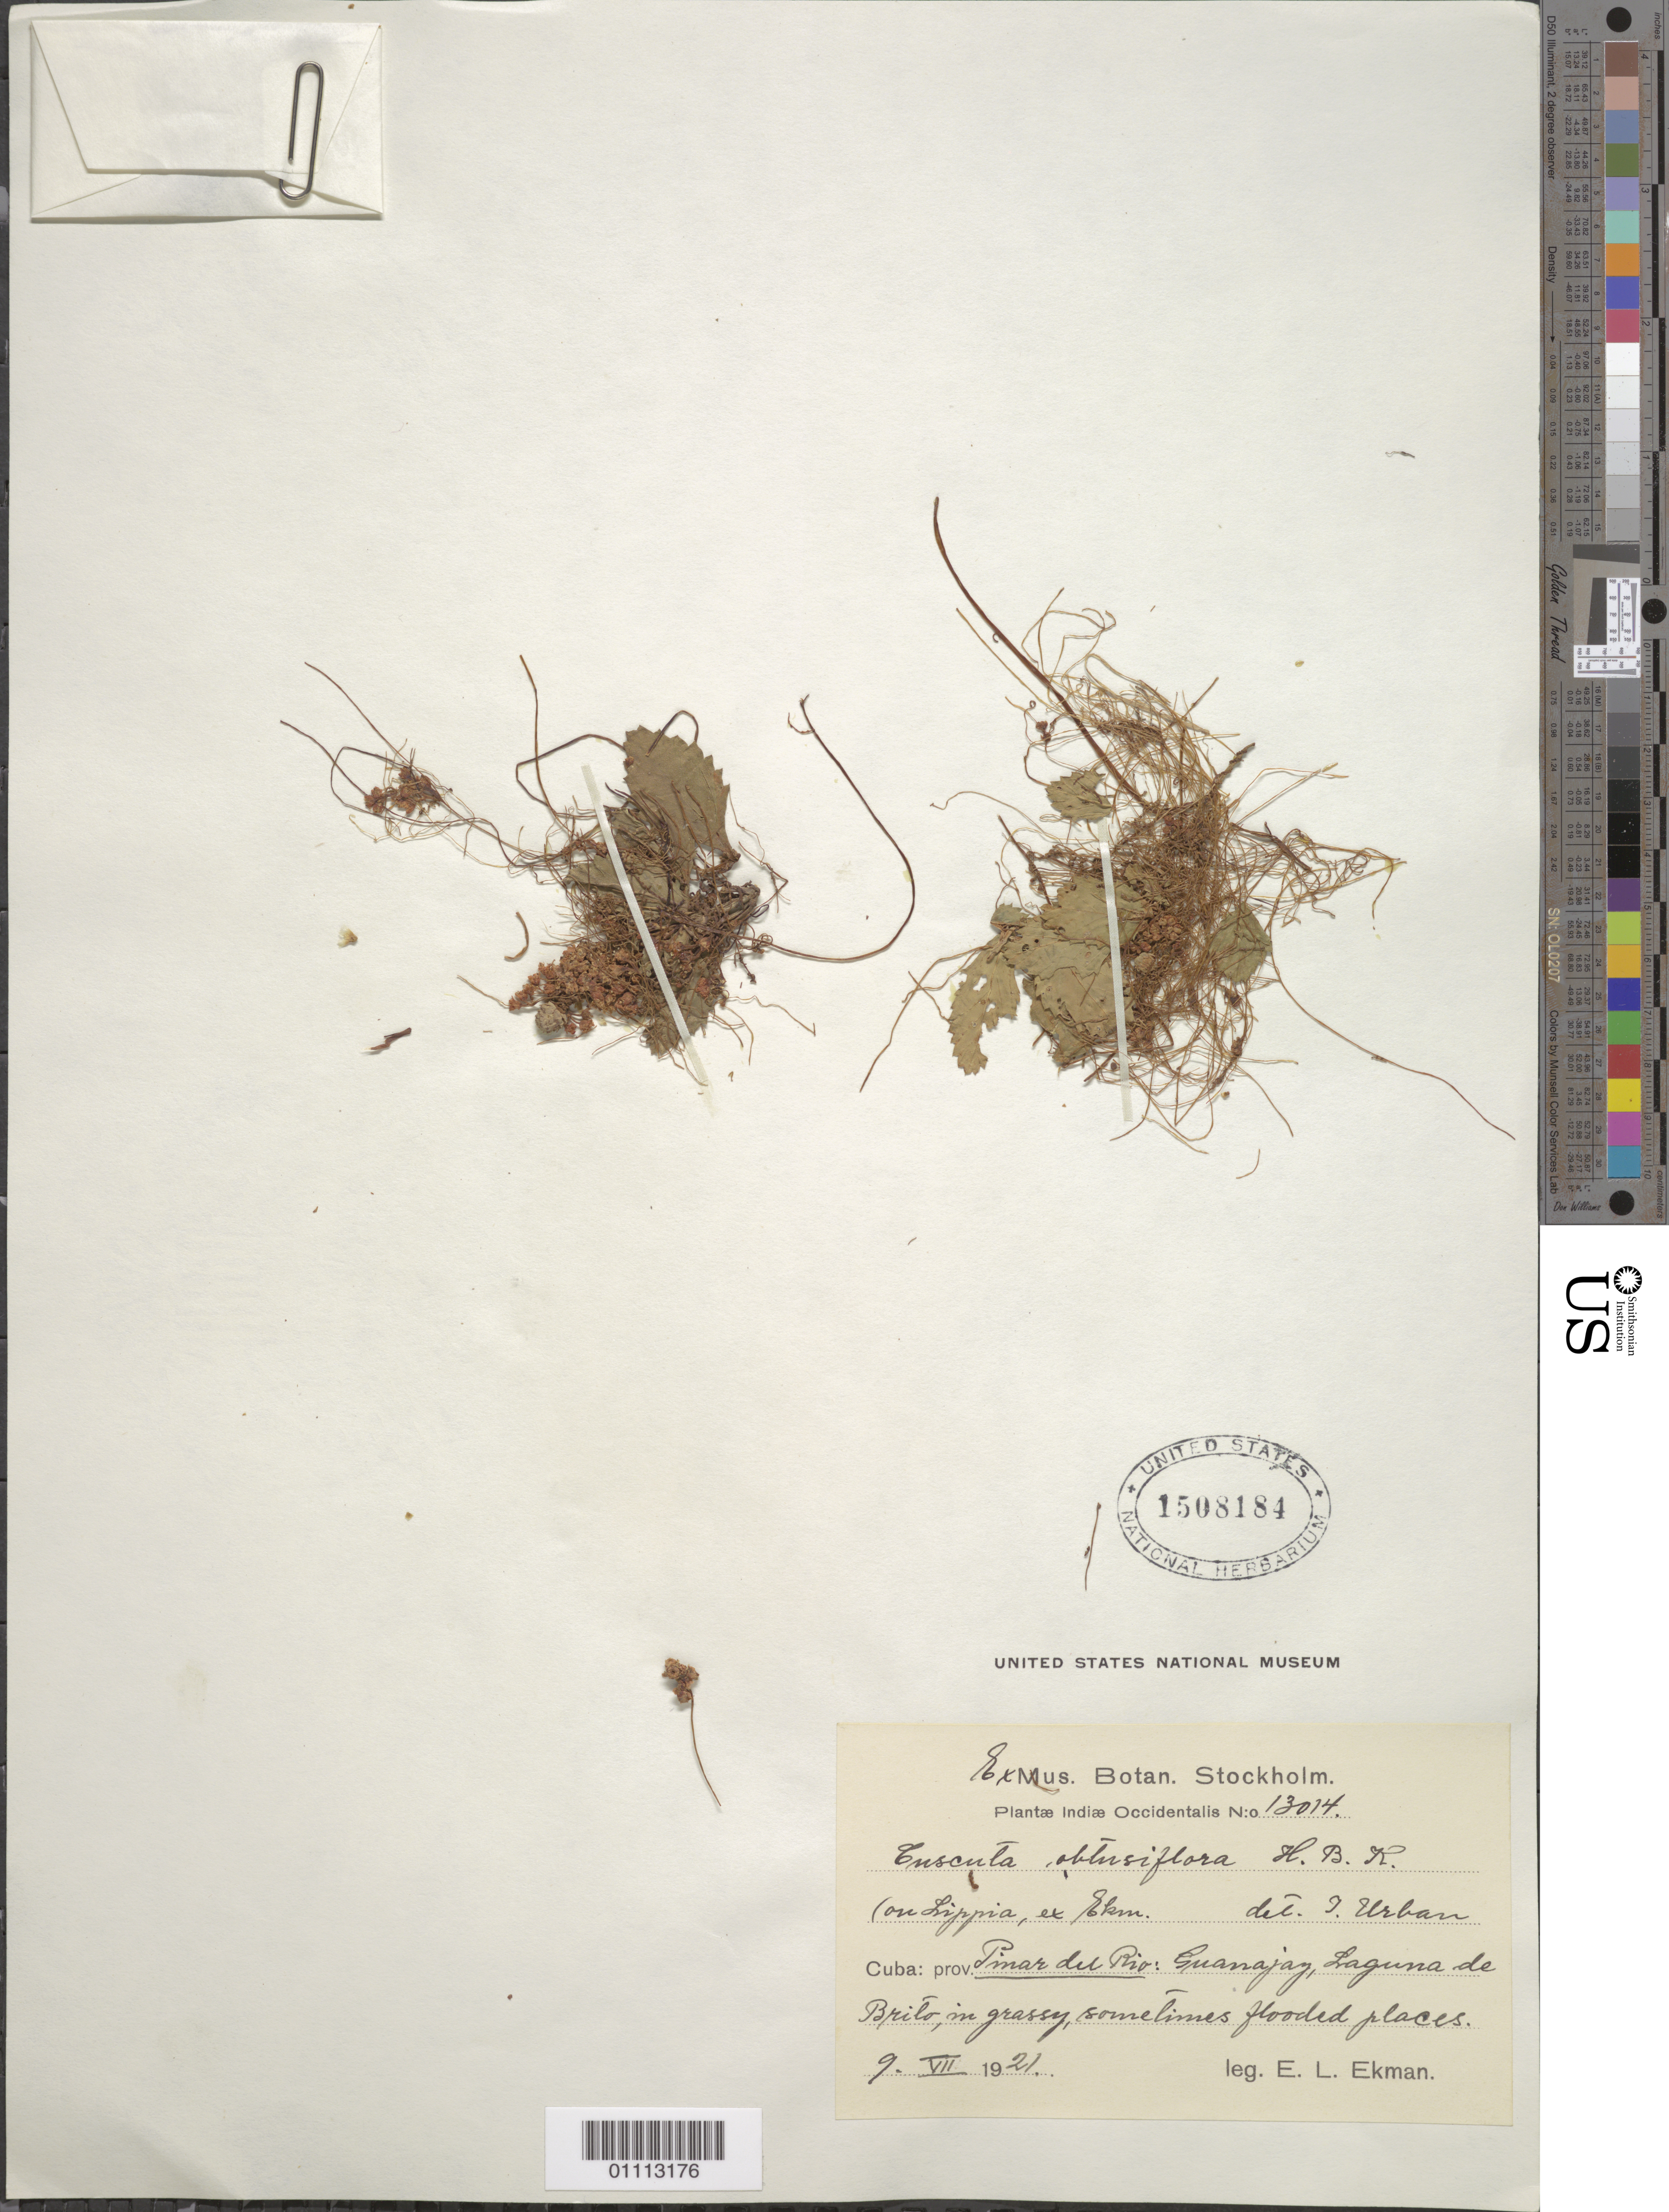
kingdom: Plantae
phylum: Tracheophyta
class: Magnoliopsida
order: Solanales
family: Convolvulaceae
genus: Cuscuta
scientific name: Cuscuta obtusiflora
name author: Kunth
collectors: E. L. Ekman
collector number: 13014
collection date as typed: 09 Jul 1921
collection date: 1921-07-09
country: Cuba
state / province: Pinar del Rio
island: Cuba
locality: Guanajay, Laguna de Brilo, in grassy sometimes flooded places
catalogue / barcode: US 1508184